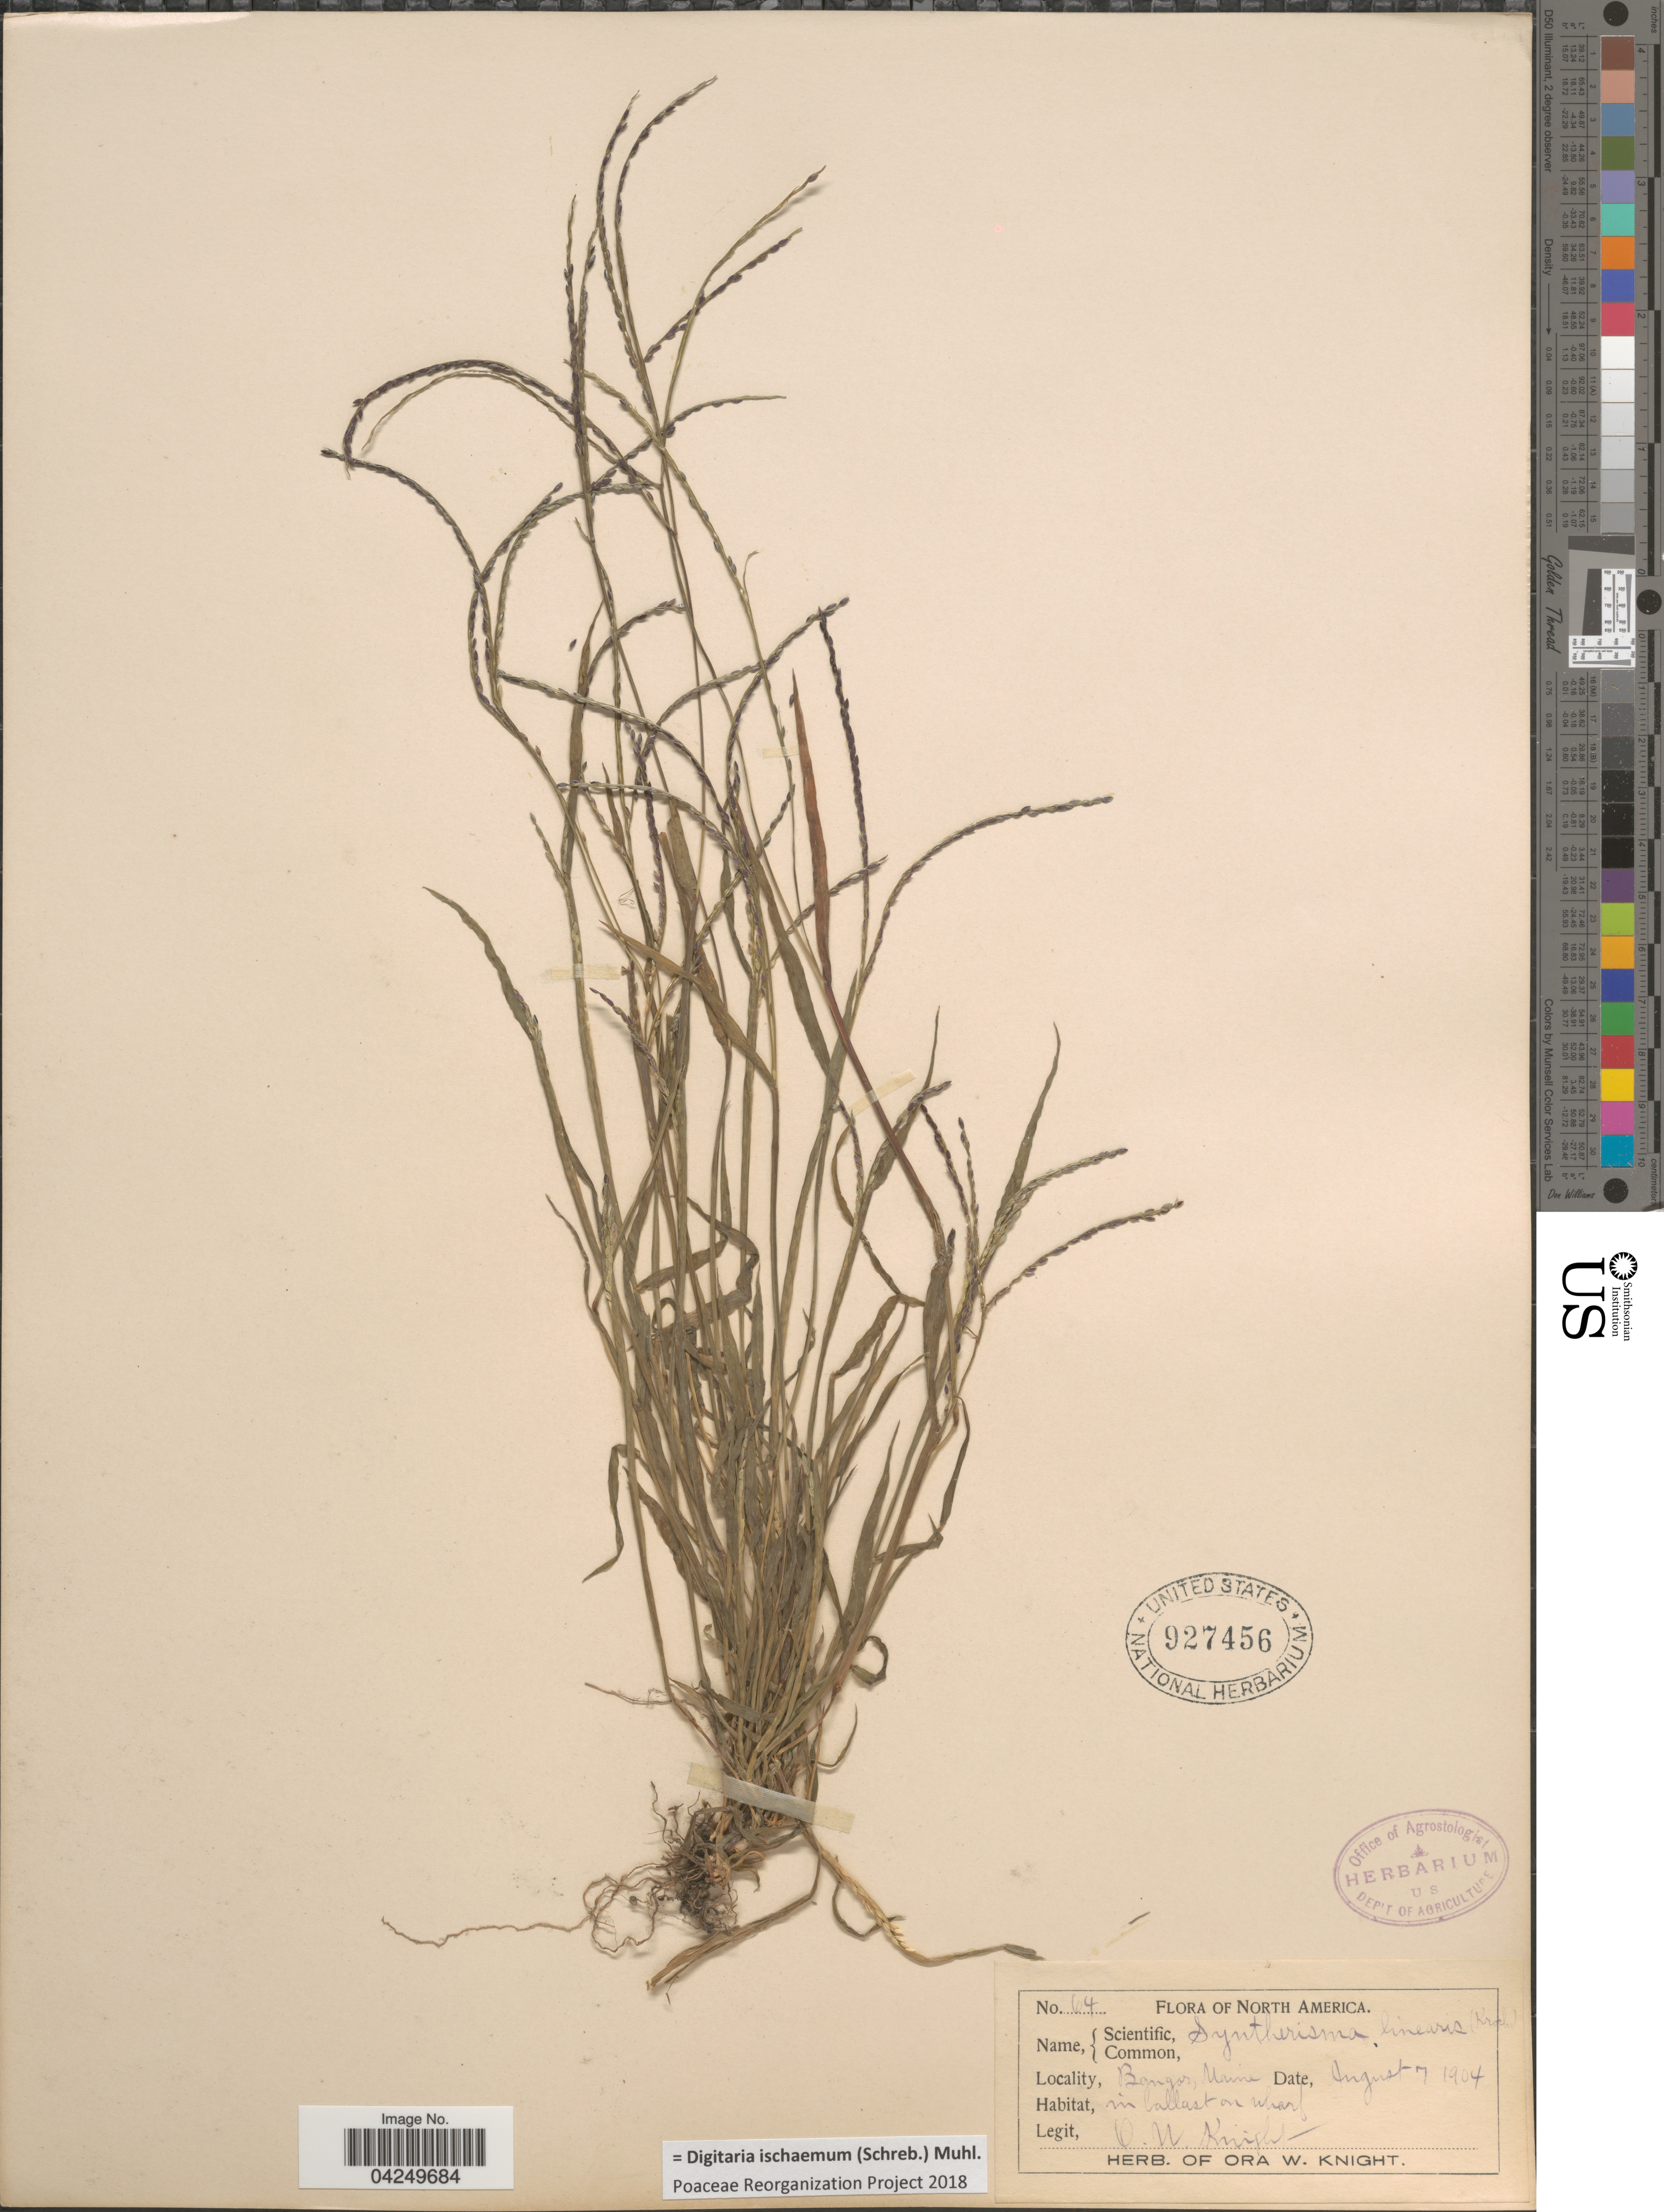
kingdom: Plantae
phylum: Tracheophyta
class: Liliopsida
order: Poales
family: Poaceae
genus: Digitaria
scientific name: Digitaria ischaemum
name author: (Schreber) Schreber ex Muhl.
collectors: O. Knight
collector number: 64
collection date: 1904-08-07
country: United States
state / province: Maine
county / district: Penobscot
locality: Bangor.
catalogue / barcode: US 927456